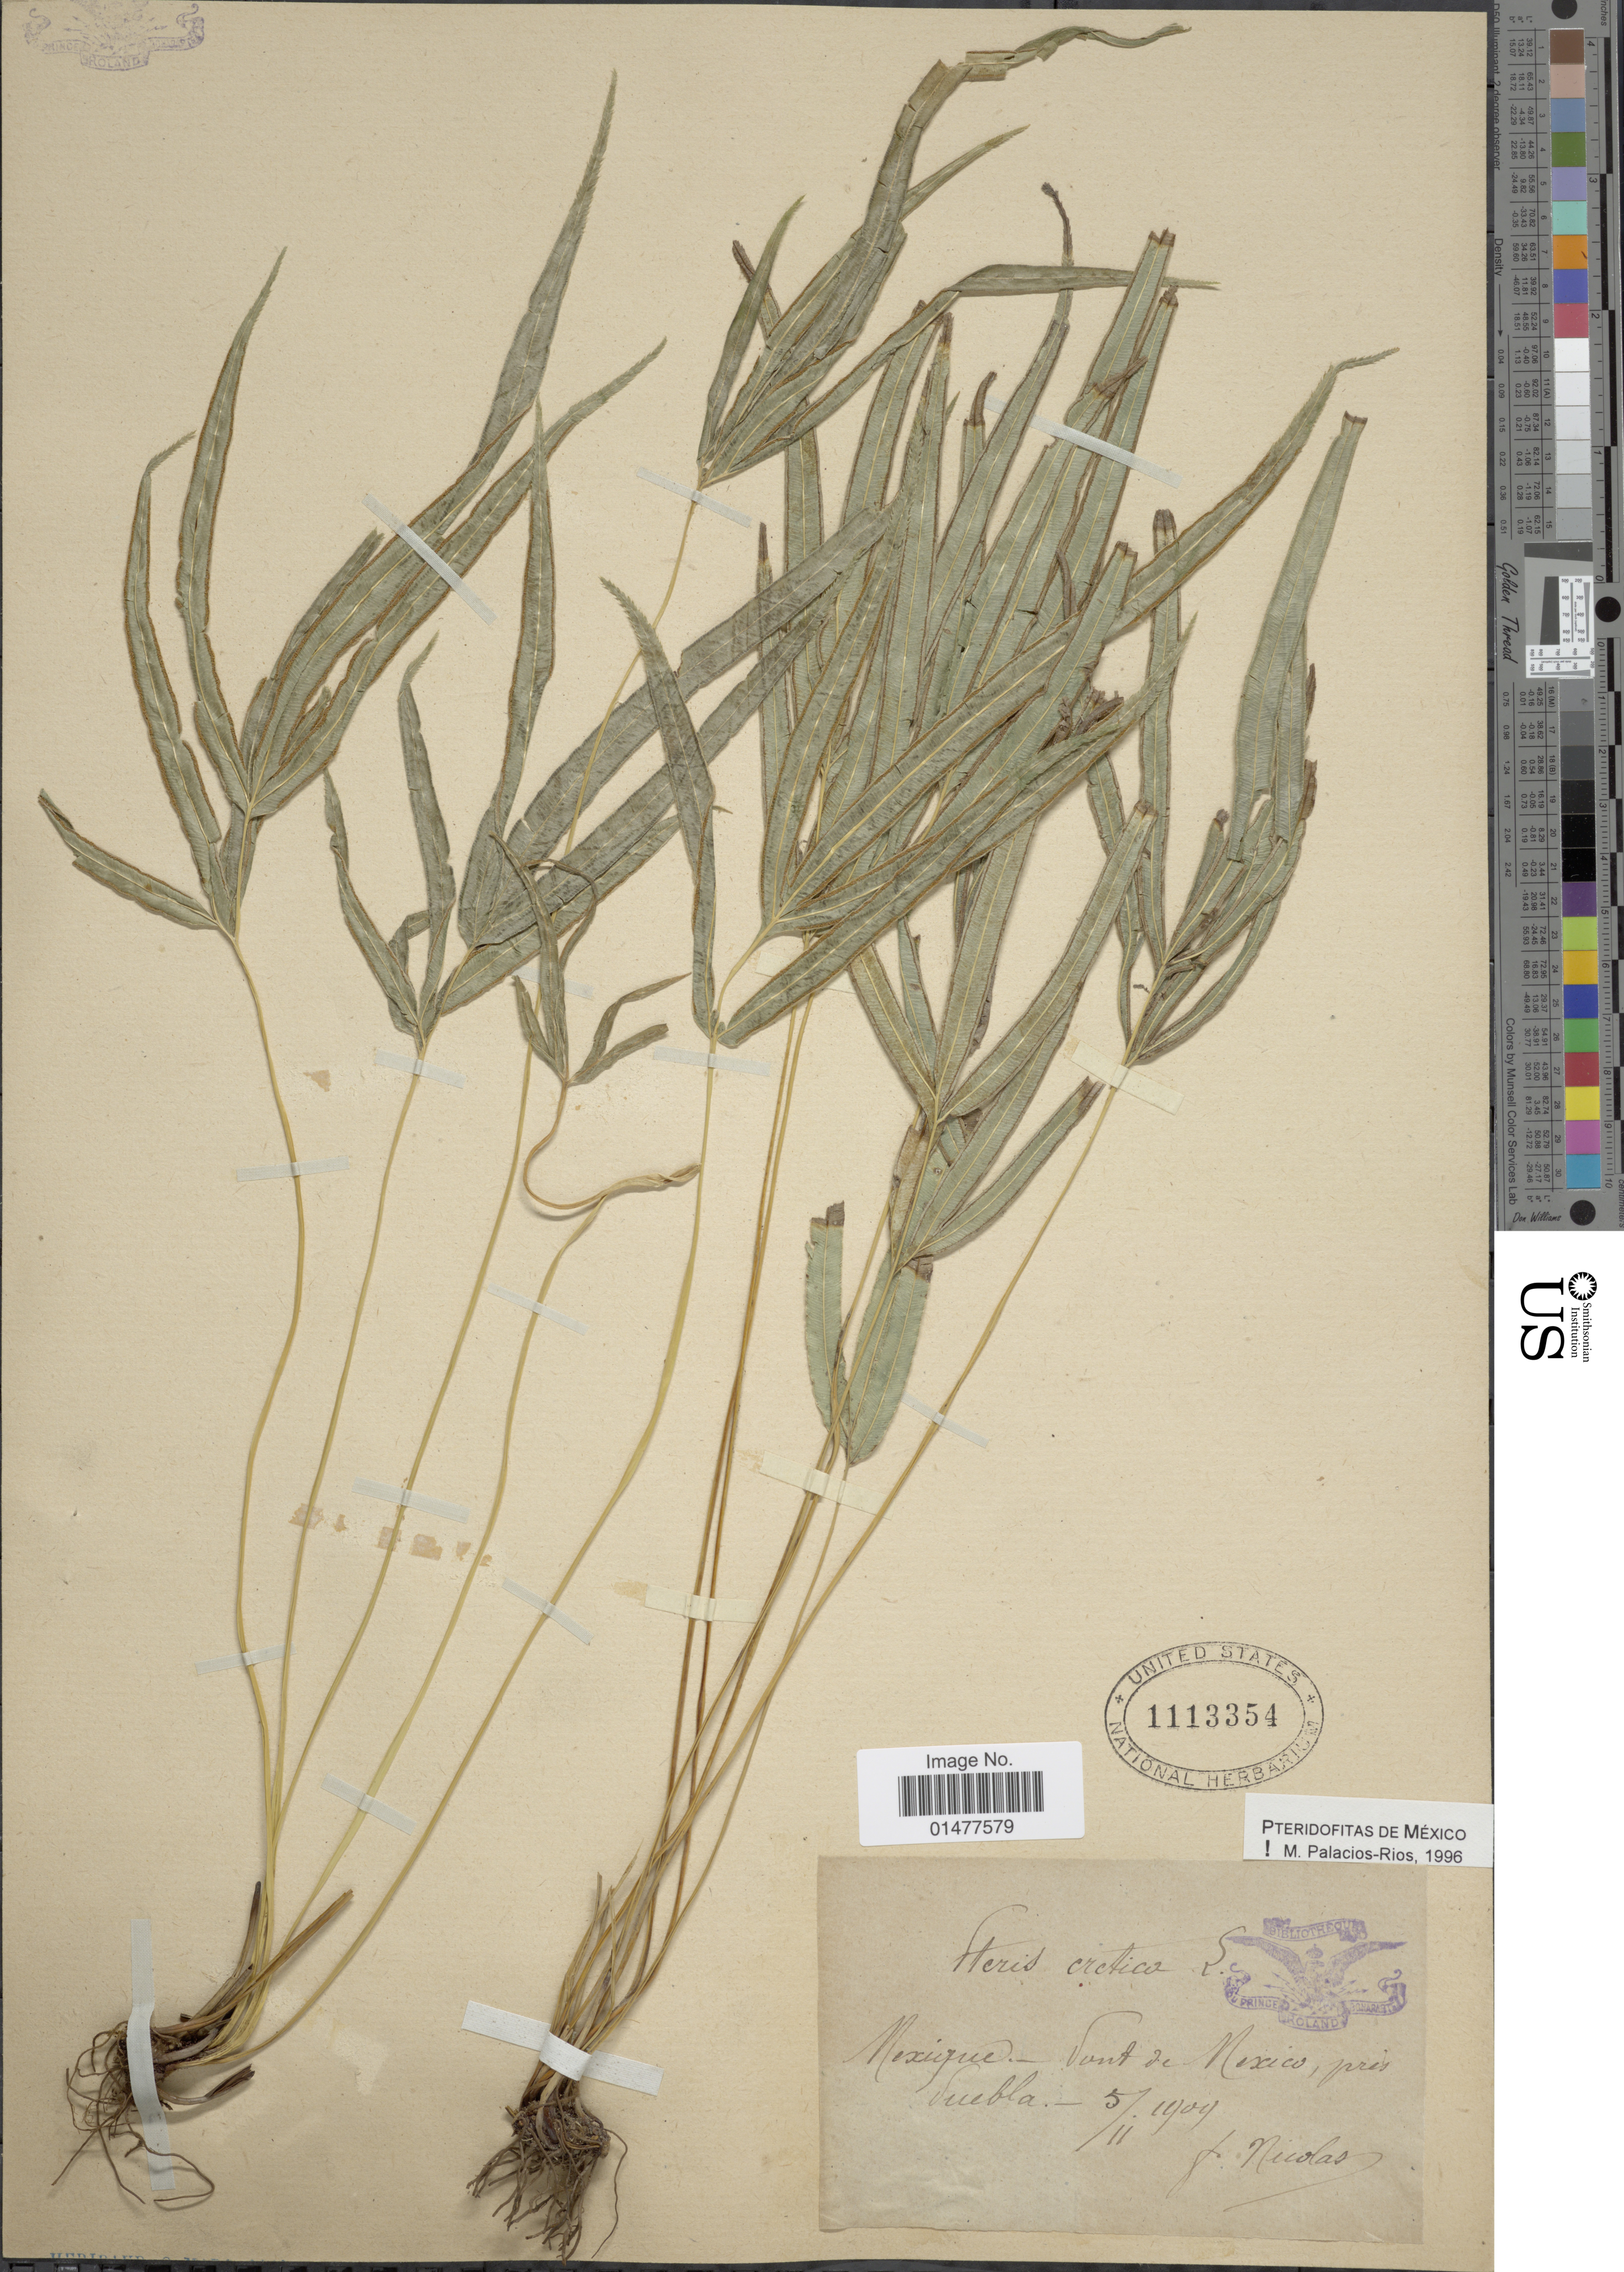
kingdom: Plantae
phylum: Tracheophyta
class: Polypodiopsida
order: Polypodiales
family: Pteridaceae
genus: Pteris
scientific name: Pteris cretica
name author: L.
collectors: F. Nicolas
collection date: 1906-11-05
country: Mexico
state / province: Puebla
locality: Mexique- Pont de Mexico, pres Puebla.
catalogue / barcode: US 1113354